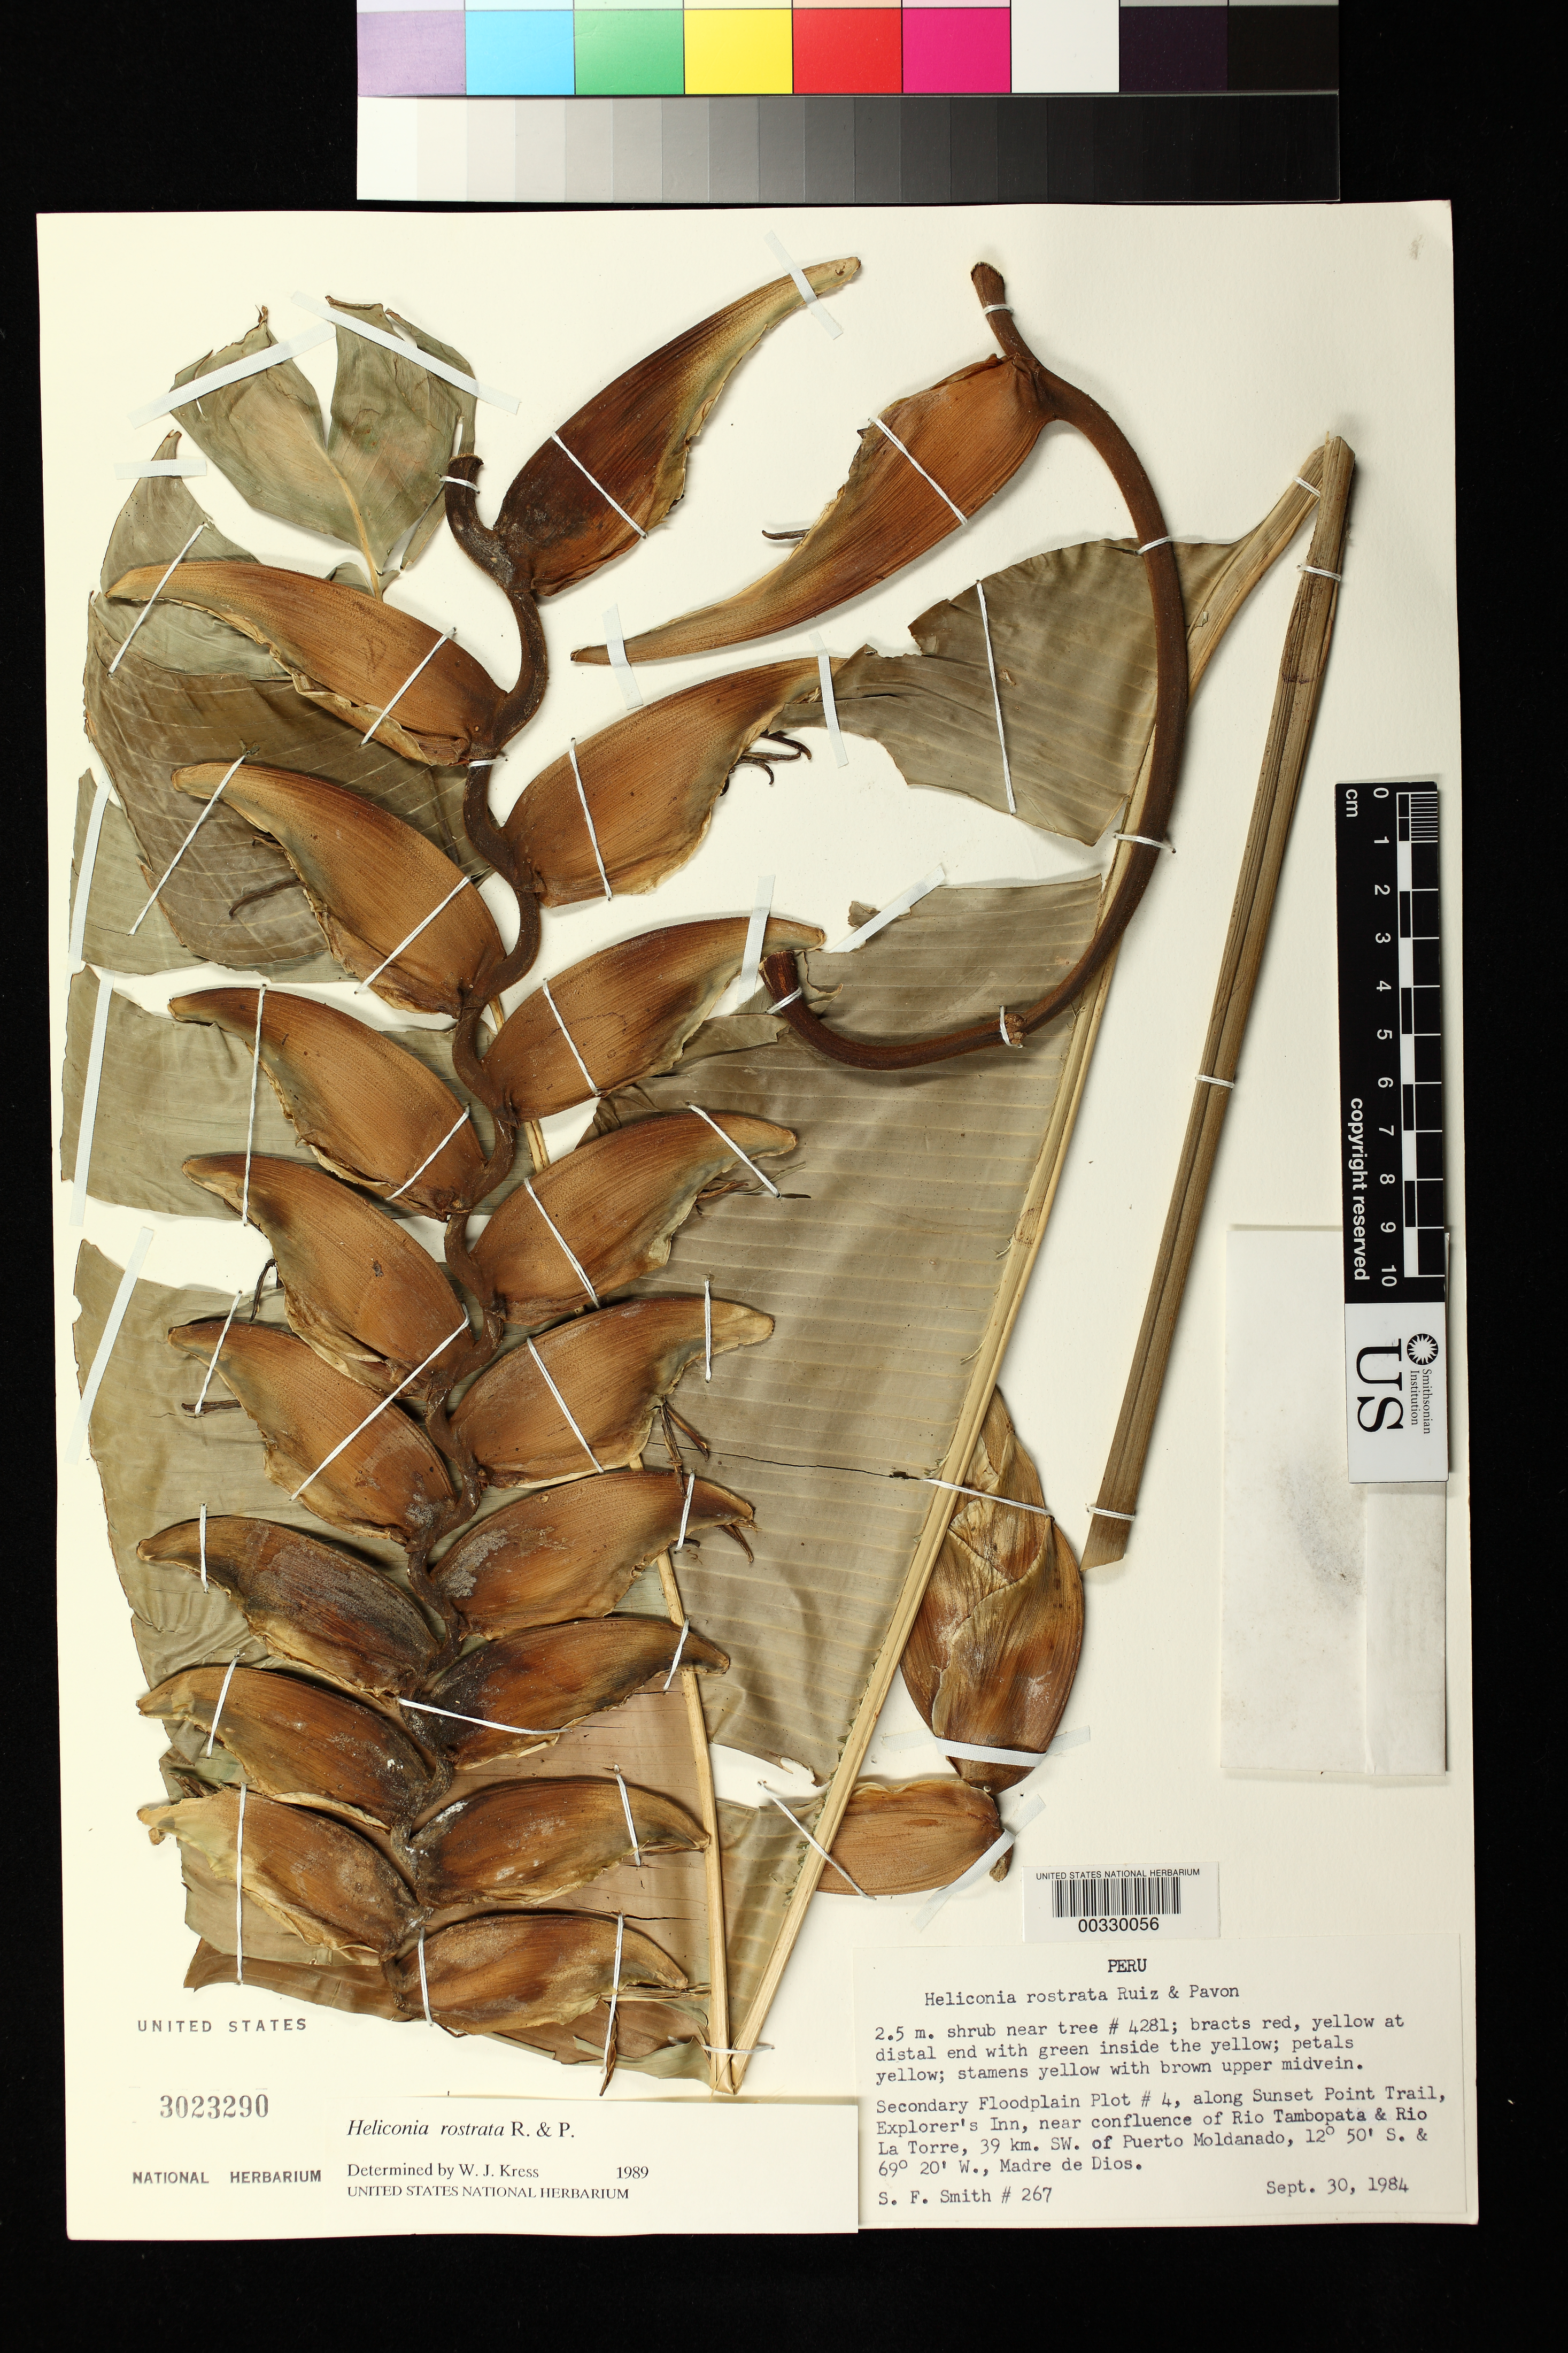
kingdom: Plantae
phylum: Tracheophyta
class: Liliopsida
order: Zingiberales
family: Heliconiaceae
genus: Heliconia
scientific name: Heliconia rostrata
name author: Ruiz & Pav.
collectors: S.F. Smith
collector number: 267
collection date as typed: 30 Sep 1984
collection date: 1984-09-30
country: Peru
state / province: Madre de Dios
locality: Secondary floodplain plot #4, along sunset point trail, explorer's inn, near confluence of rio tambopata and rio la torre, ...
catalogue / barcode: US 3023290